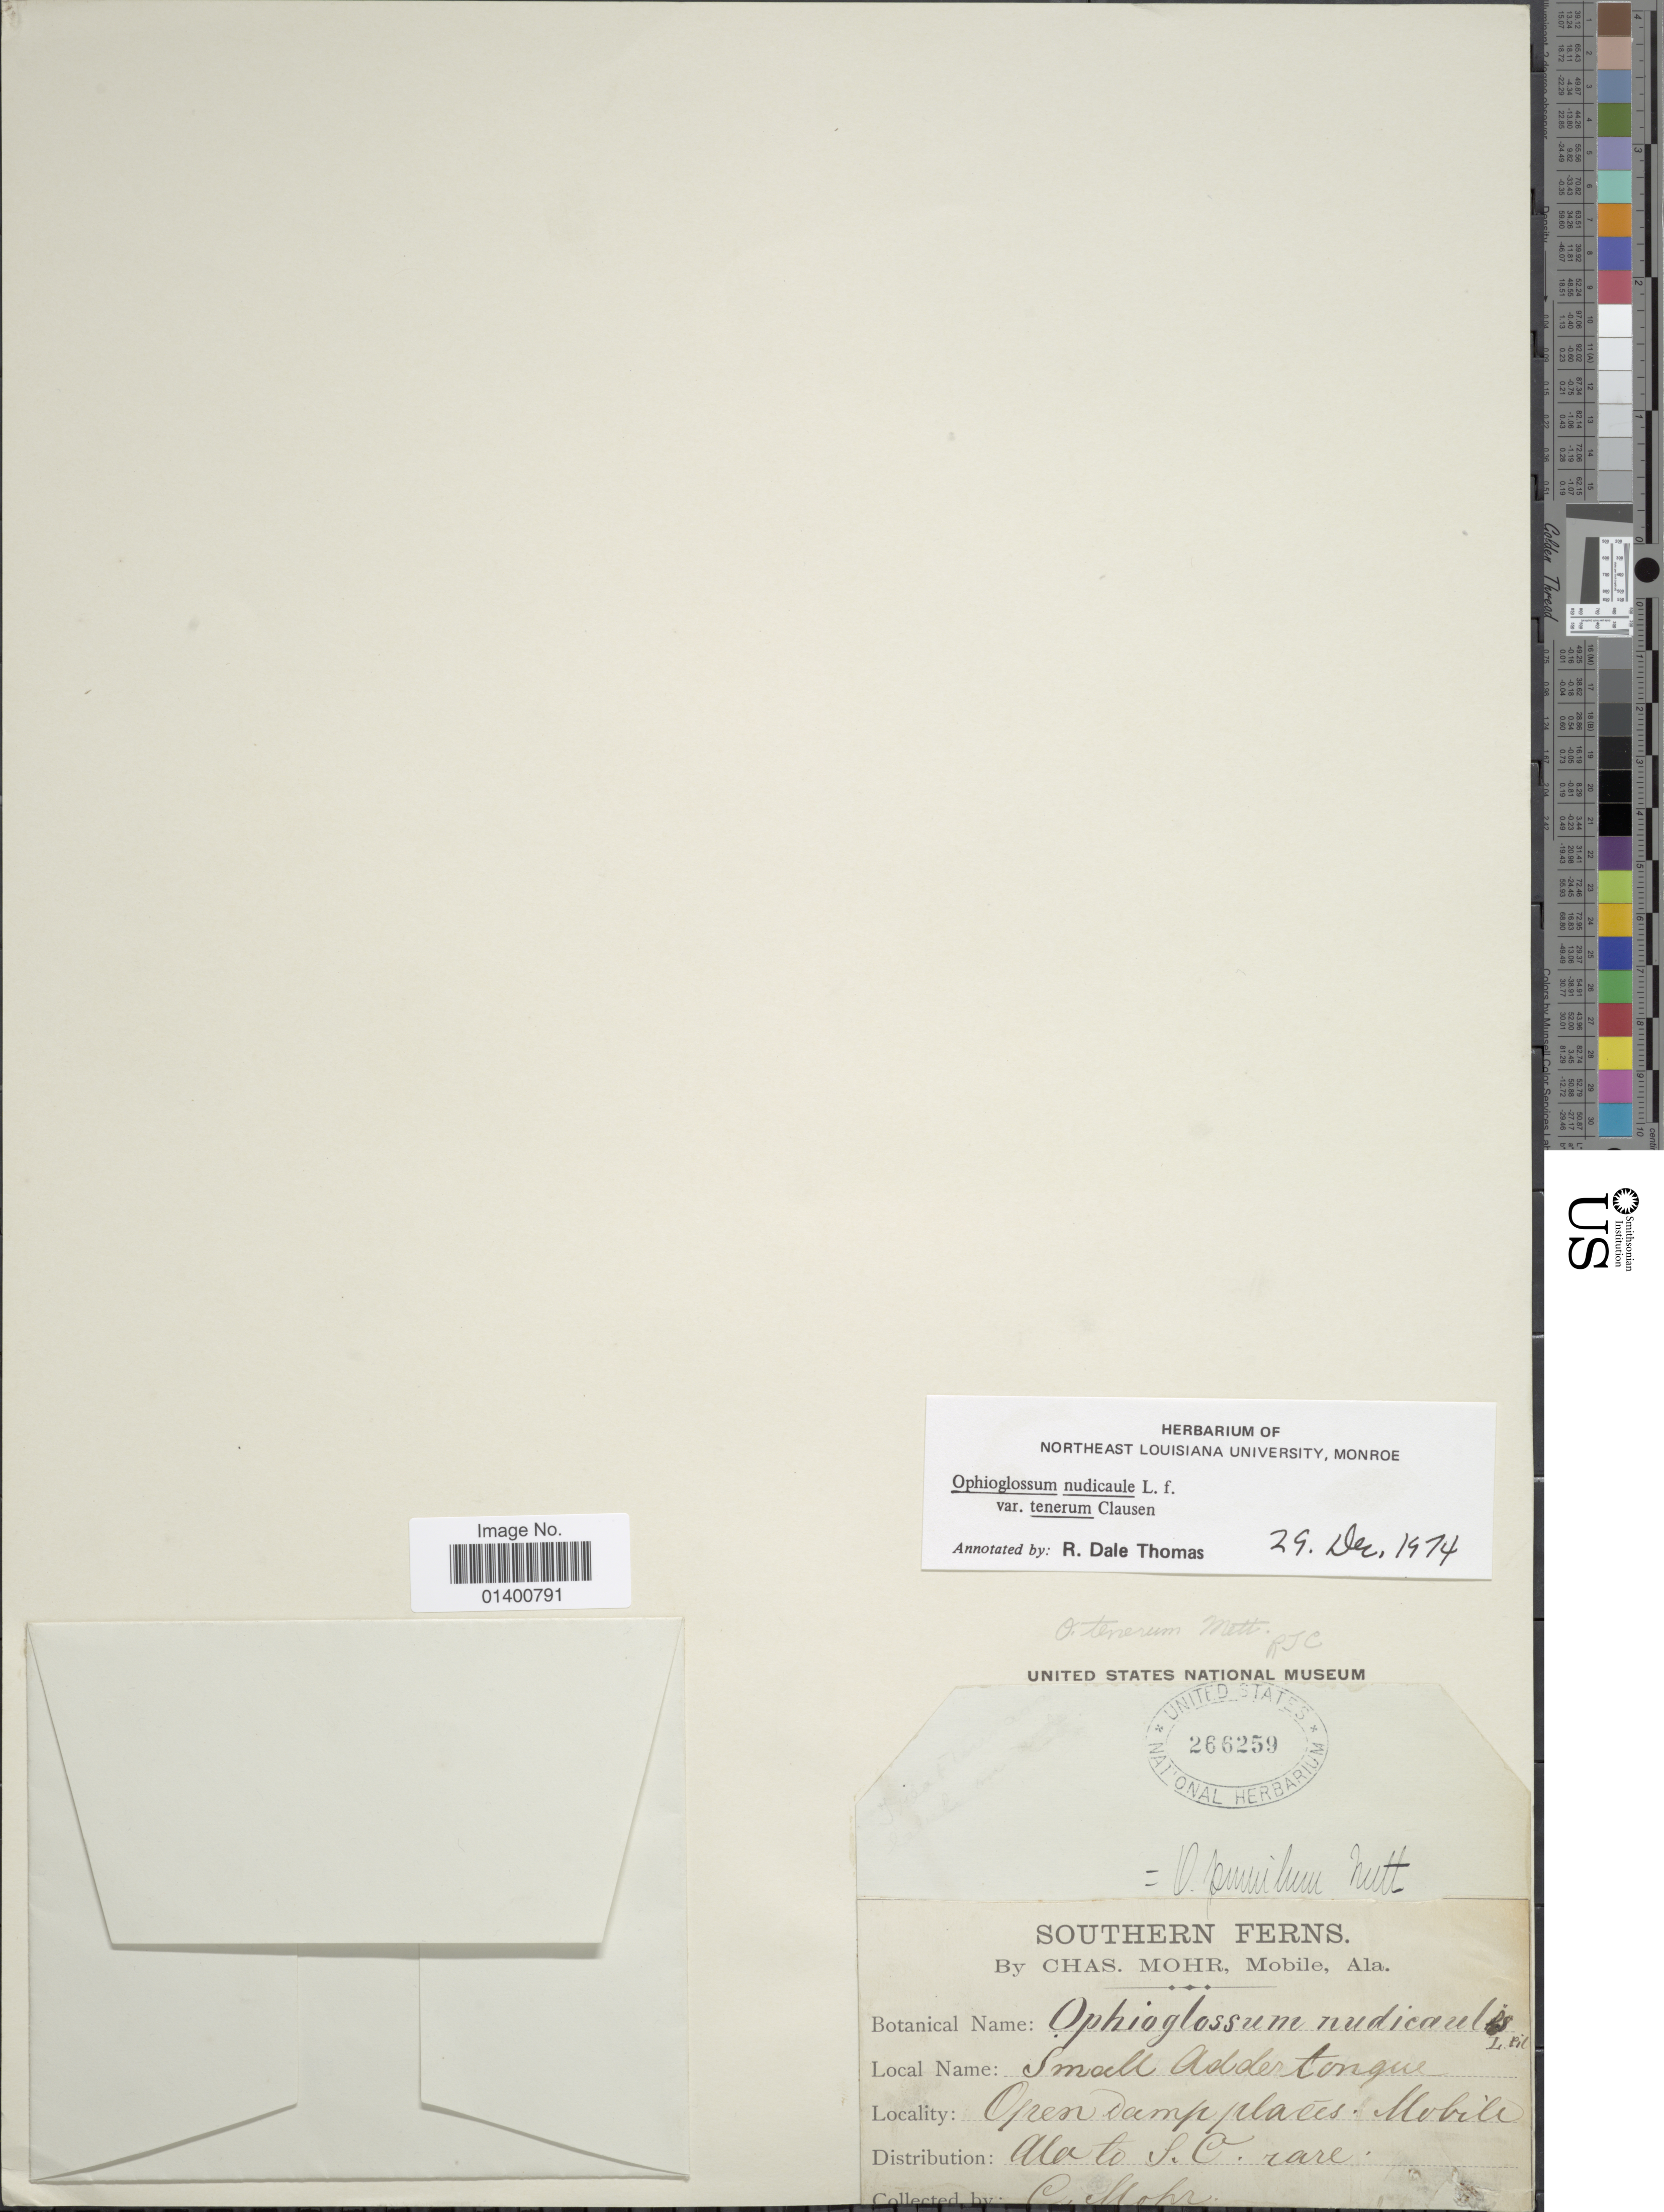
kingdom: Plantae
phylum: Tracheophyta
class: Polypodiopsida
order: Ophioglossales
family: Ophioglossaceae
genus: Ophioglossum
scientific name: Ophioglossum nudicaule var. tenerum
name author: (Mett. ex Prantl) R.T. Clausen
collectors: C. T. Mohr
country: United States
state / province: Alabama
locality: Southern Ferns, Mobile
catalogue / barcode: US 266259